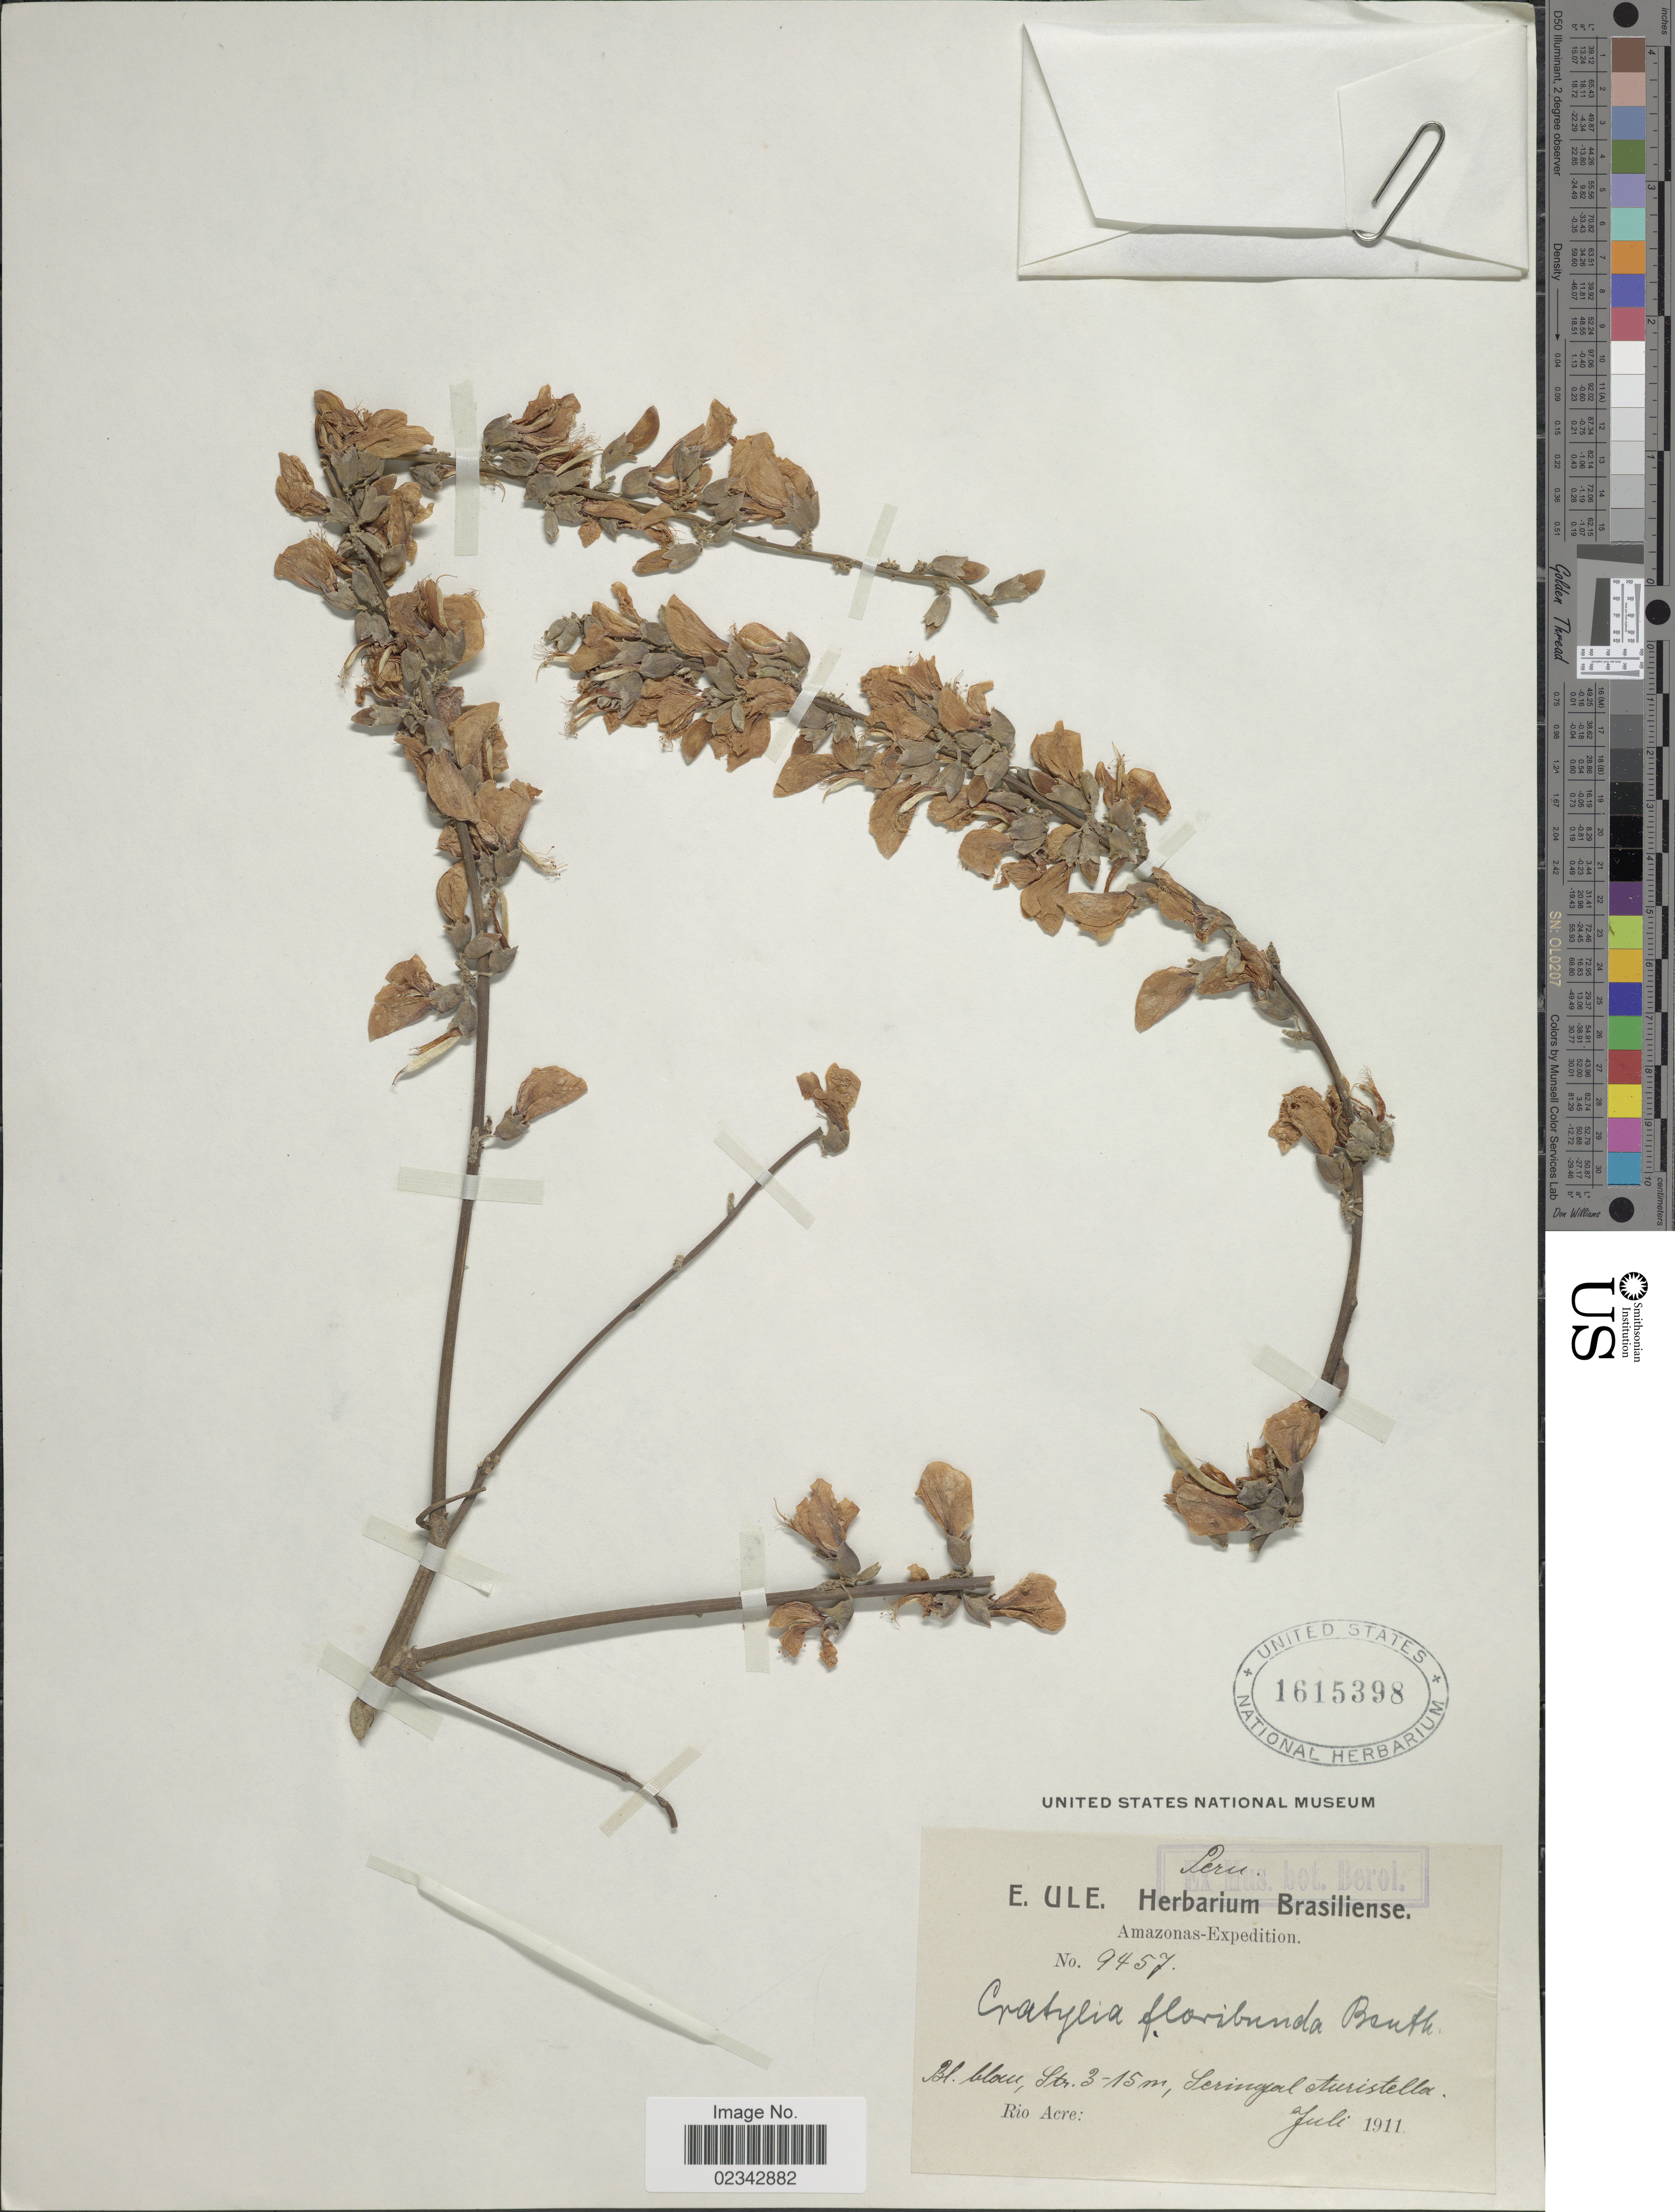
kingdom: Plantae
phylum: Tracheophyta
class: Magnoliopsida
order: Fabales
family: Fabaceae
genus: Cratylia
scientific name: Cratylia argentea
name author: (Desv.) Kuntze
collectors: E. H. Ule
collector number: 9457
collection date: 1911-07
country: Peru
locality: Rio Acre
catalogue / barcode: US 1615398